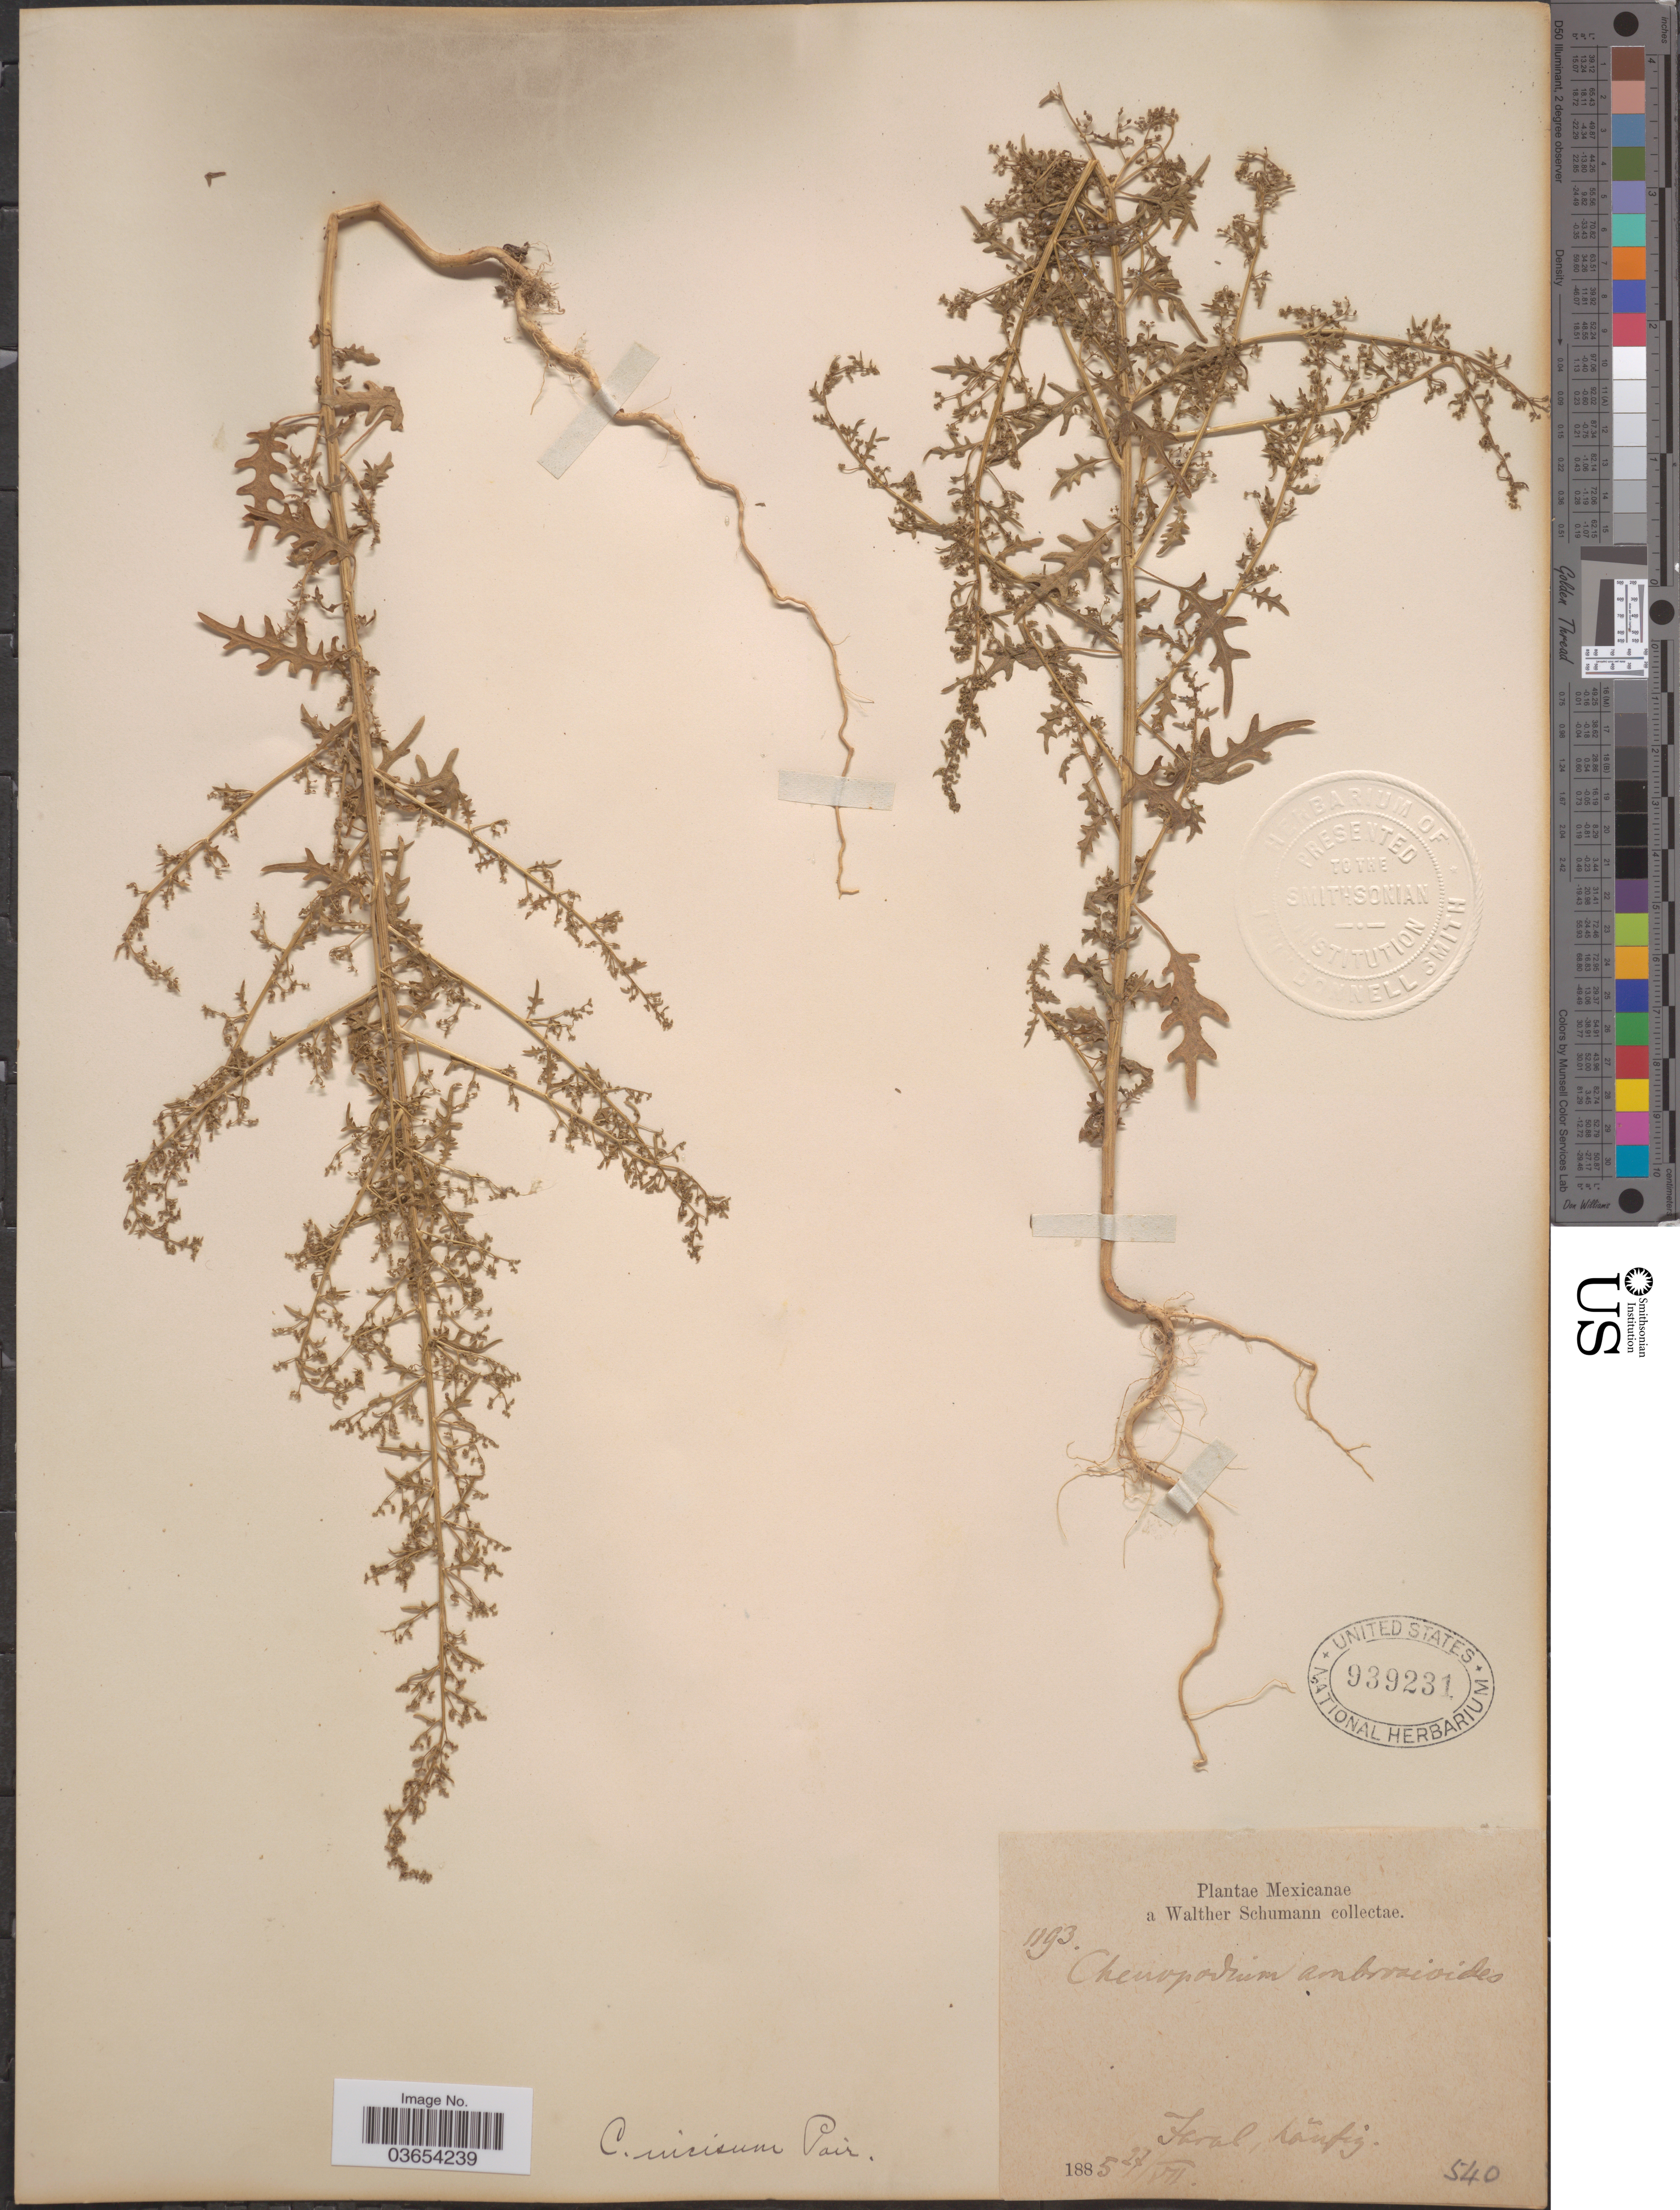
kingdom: Plantae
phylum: Tracheophyta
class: Magnoliopsida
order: Caryophyllales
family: Amaranthaceae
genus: Chenopodium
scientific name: Chenopodium incisum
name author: Poir.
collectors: W. Schumann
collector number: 1193/540?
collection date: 1885-07-27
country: Mexico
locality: Faral.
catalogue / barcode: US 939231